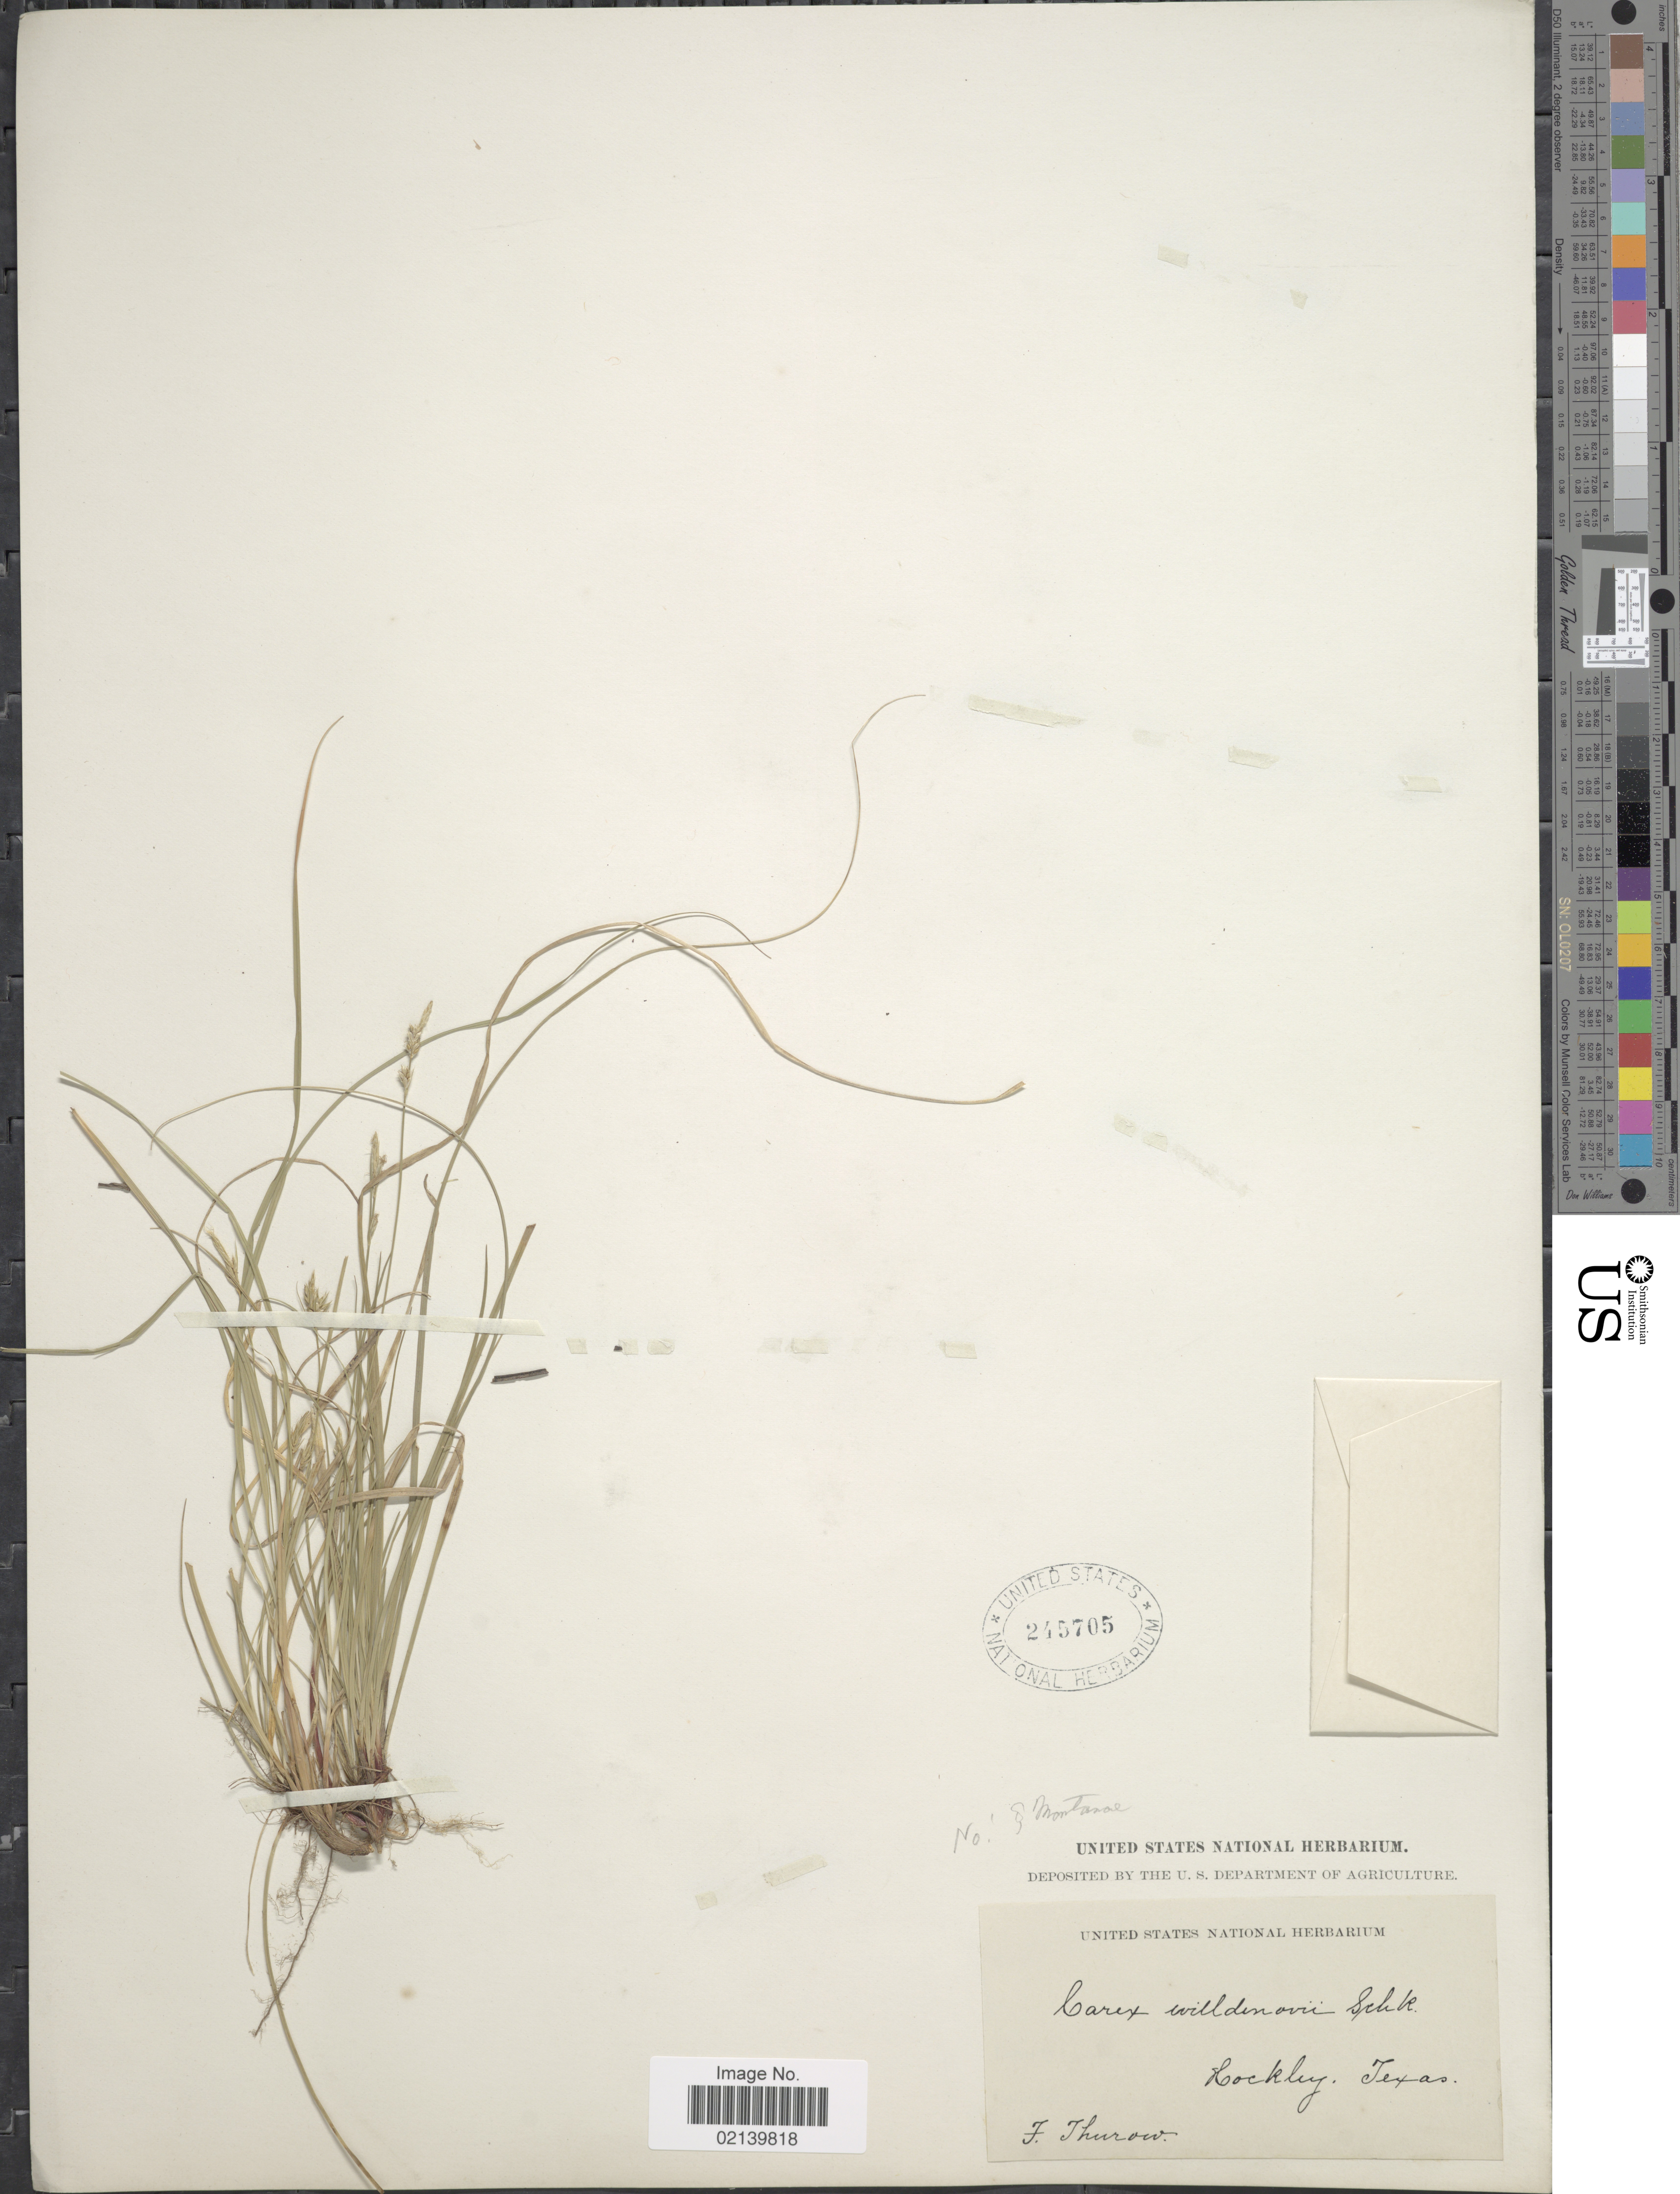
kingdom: Plantae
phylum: Tracheophyta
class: Liliopsida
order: Poales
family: Cyperaceae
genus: Carex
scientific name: Carex willdenowii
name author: Willd.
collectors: F. W. Thurow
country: United States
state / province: Texas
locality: Hockley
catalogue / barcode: US 245705